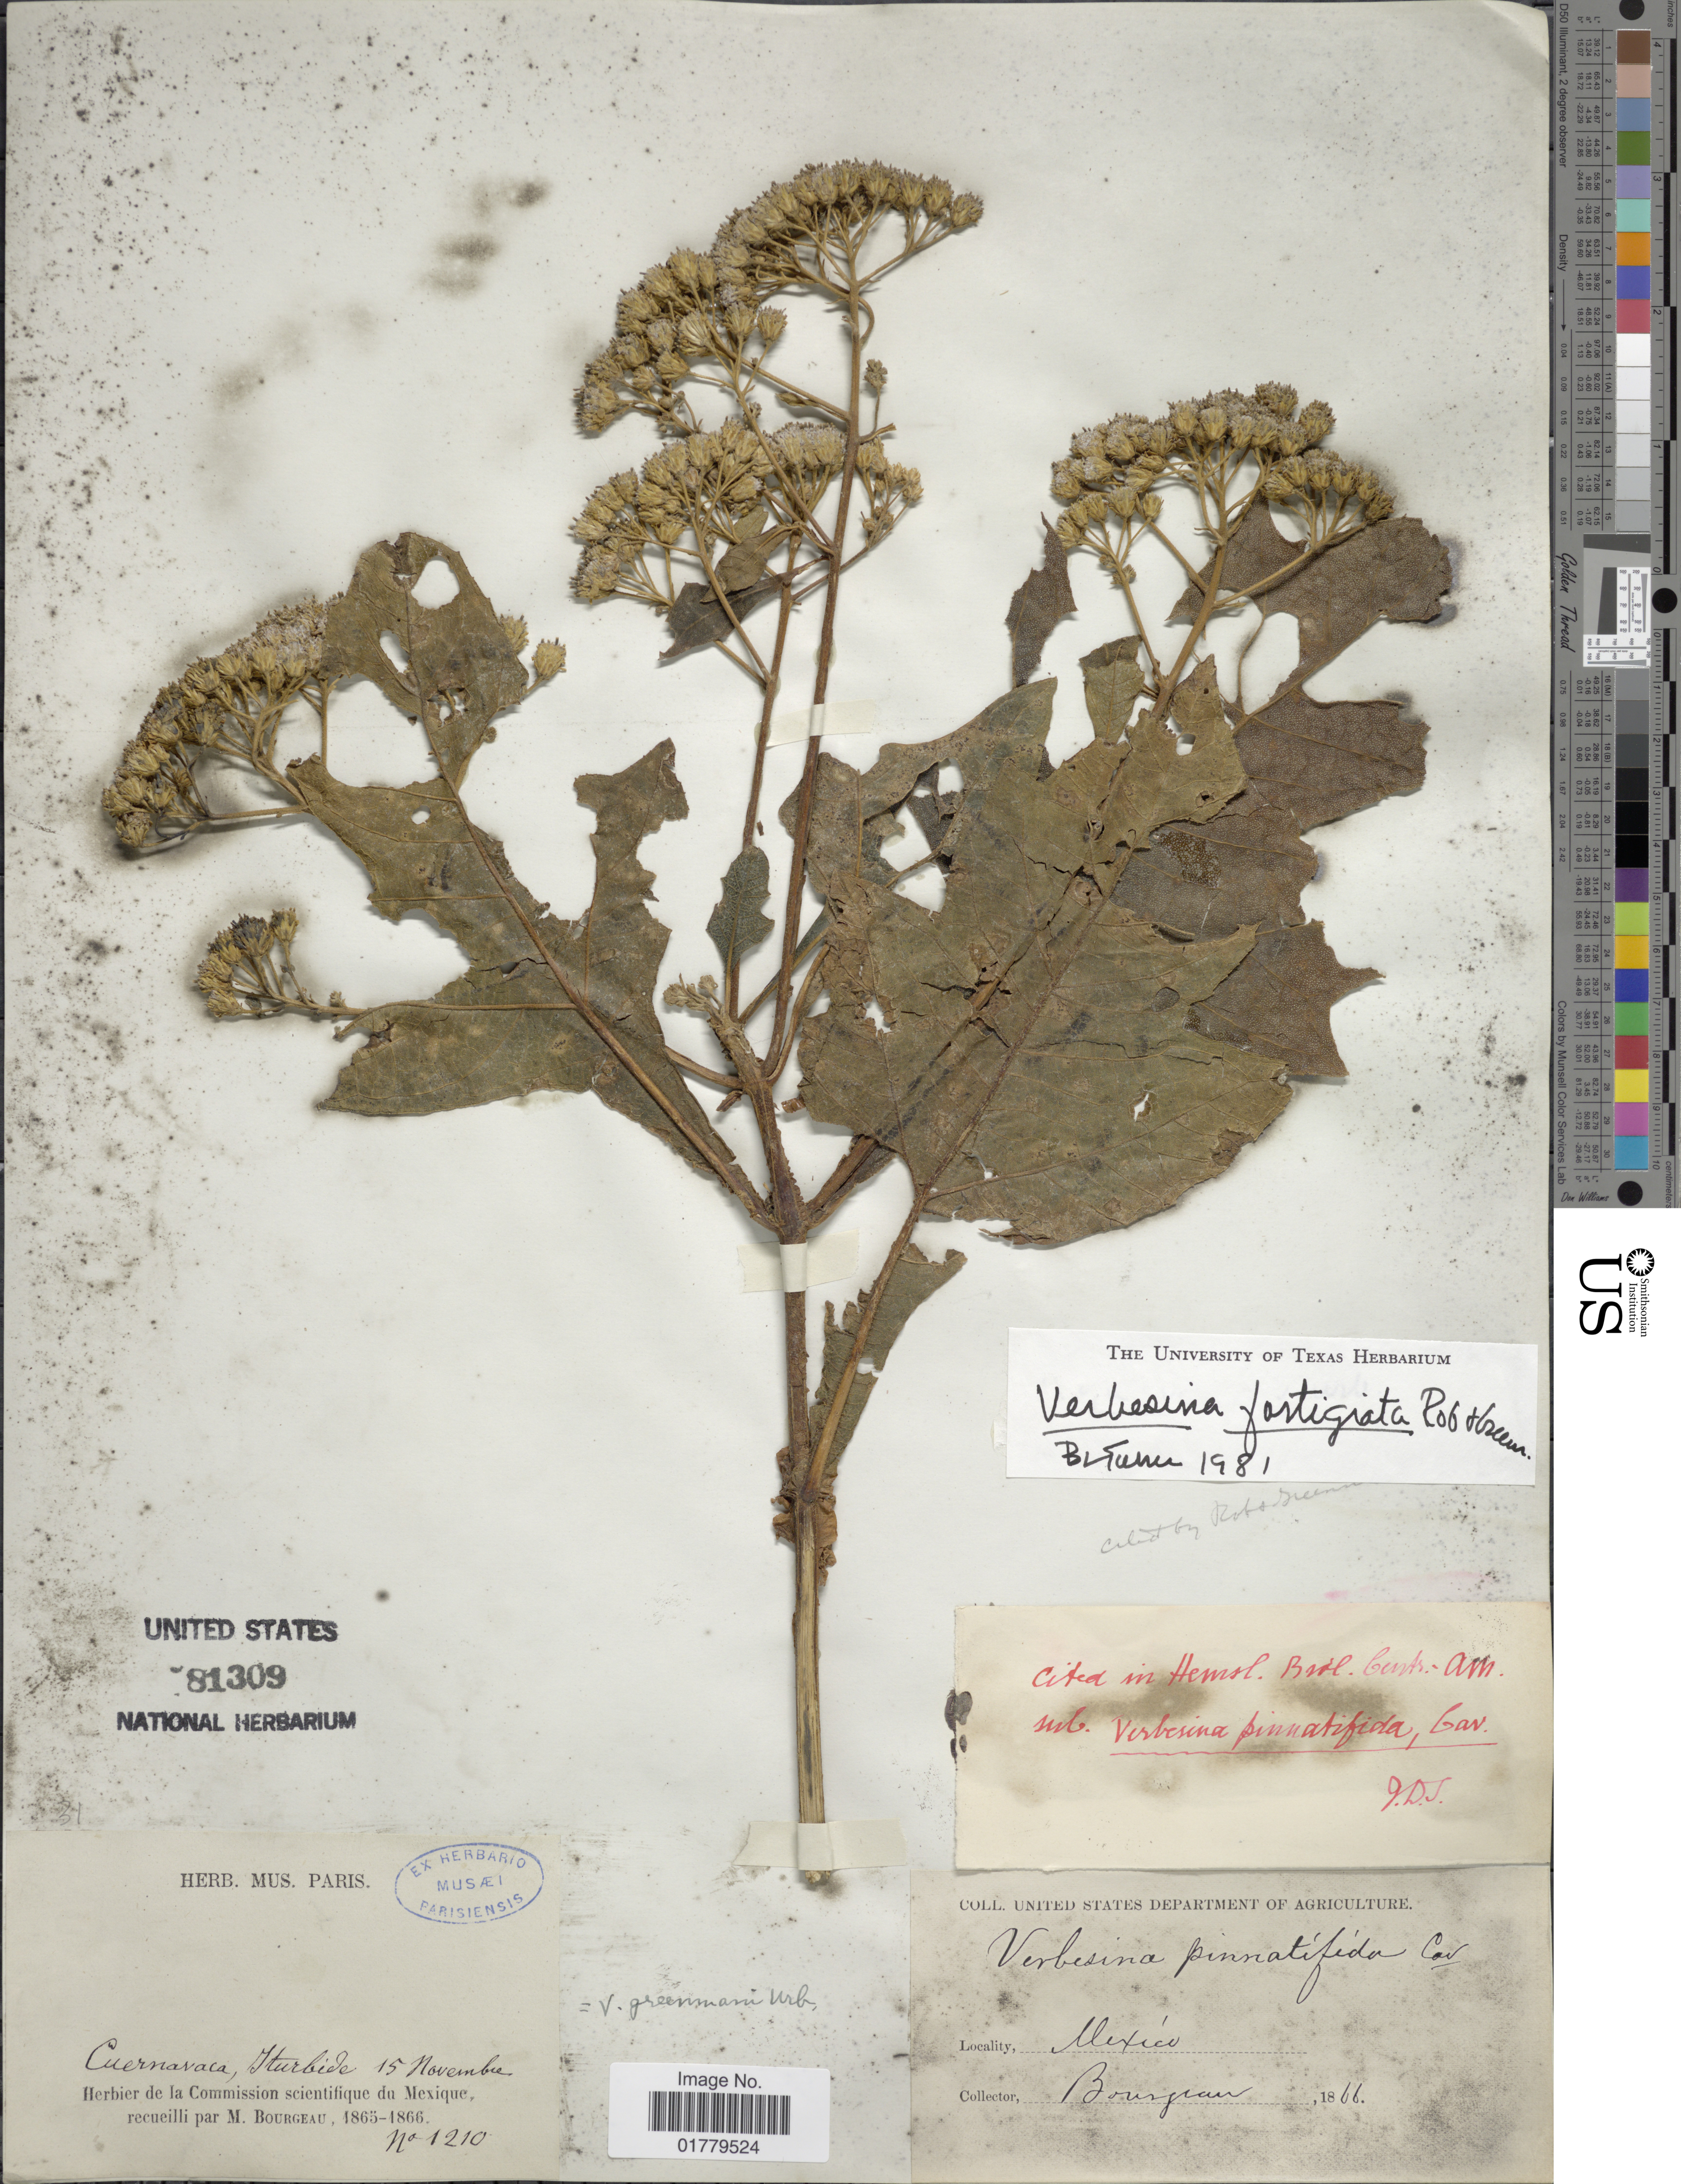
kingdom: Plantae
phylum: Tracheophyta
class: Magnoliopsida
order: Asterales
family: Asteraceae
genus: Verbesina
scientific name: Verbesina fastigiata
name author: B.L. Rob. & Greenm.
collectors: M. Bourgeau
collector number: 1210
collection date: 1866-11-15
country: Mexico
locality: Cuernavaca, Iturbida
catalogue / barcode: US 81309